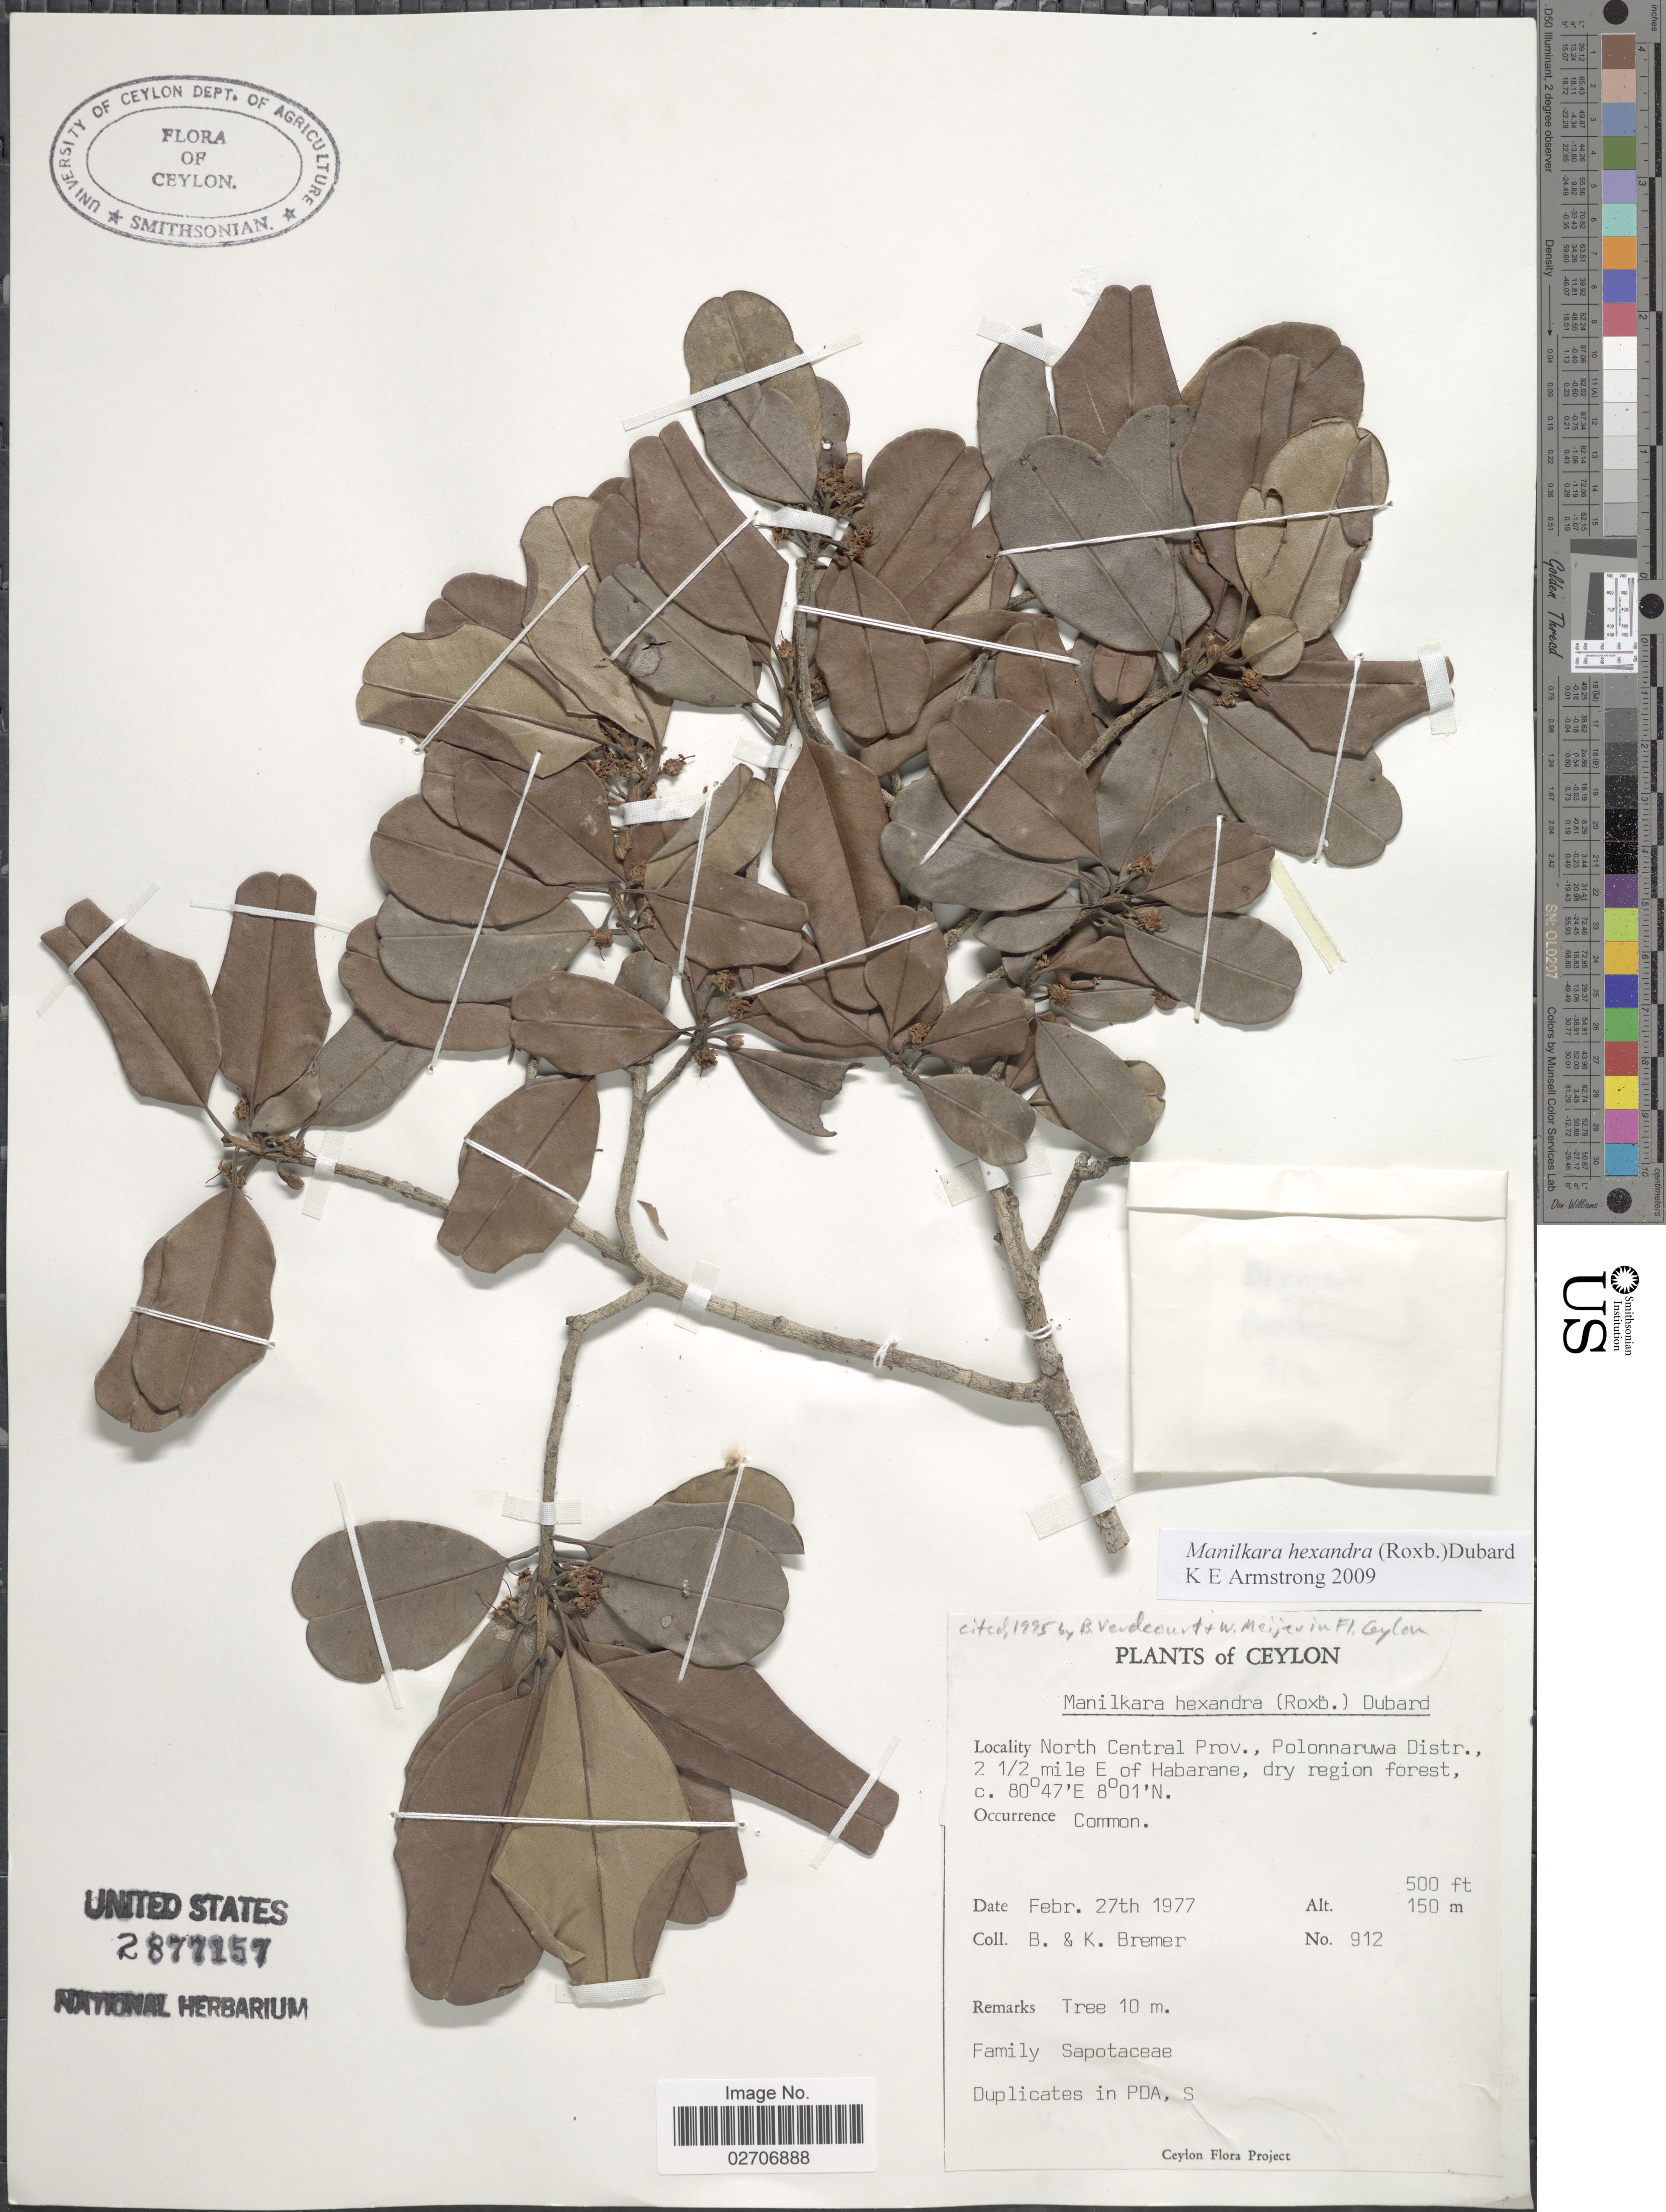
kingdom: Plantae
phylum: Tracheophyta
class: Magnoliopsida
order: Ericales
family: Sapotaceae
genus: Manilkara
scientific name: Manilkara hexandra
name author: (Roxb.) Dubard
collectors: B. Bremer & K. Bremer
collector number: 912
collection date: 1977-02-27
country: Sri Lanka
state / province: North Central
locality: Ceylon, Polonnaruwa Distr., 2 1/2 mile E of Habarane, dry region forest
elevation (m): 152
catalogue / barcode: US 2877157